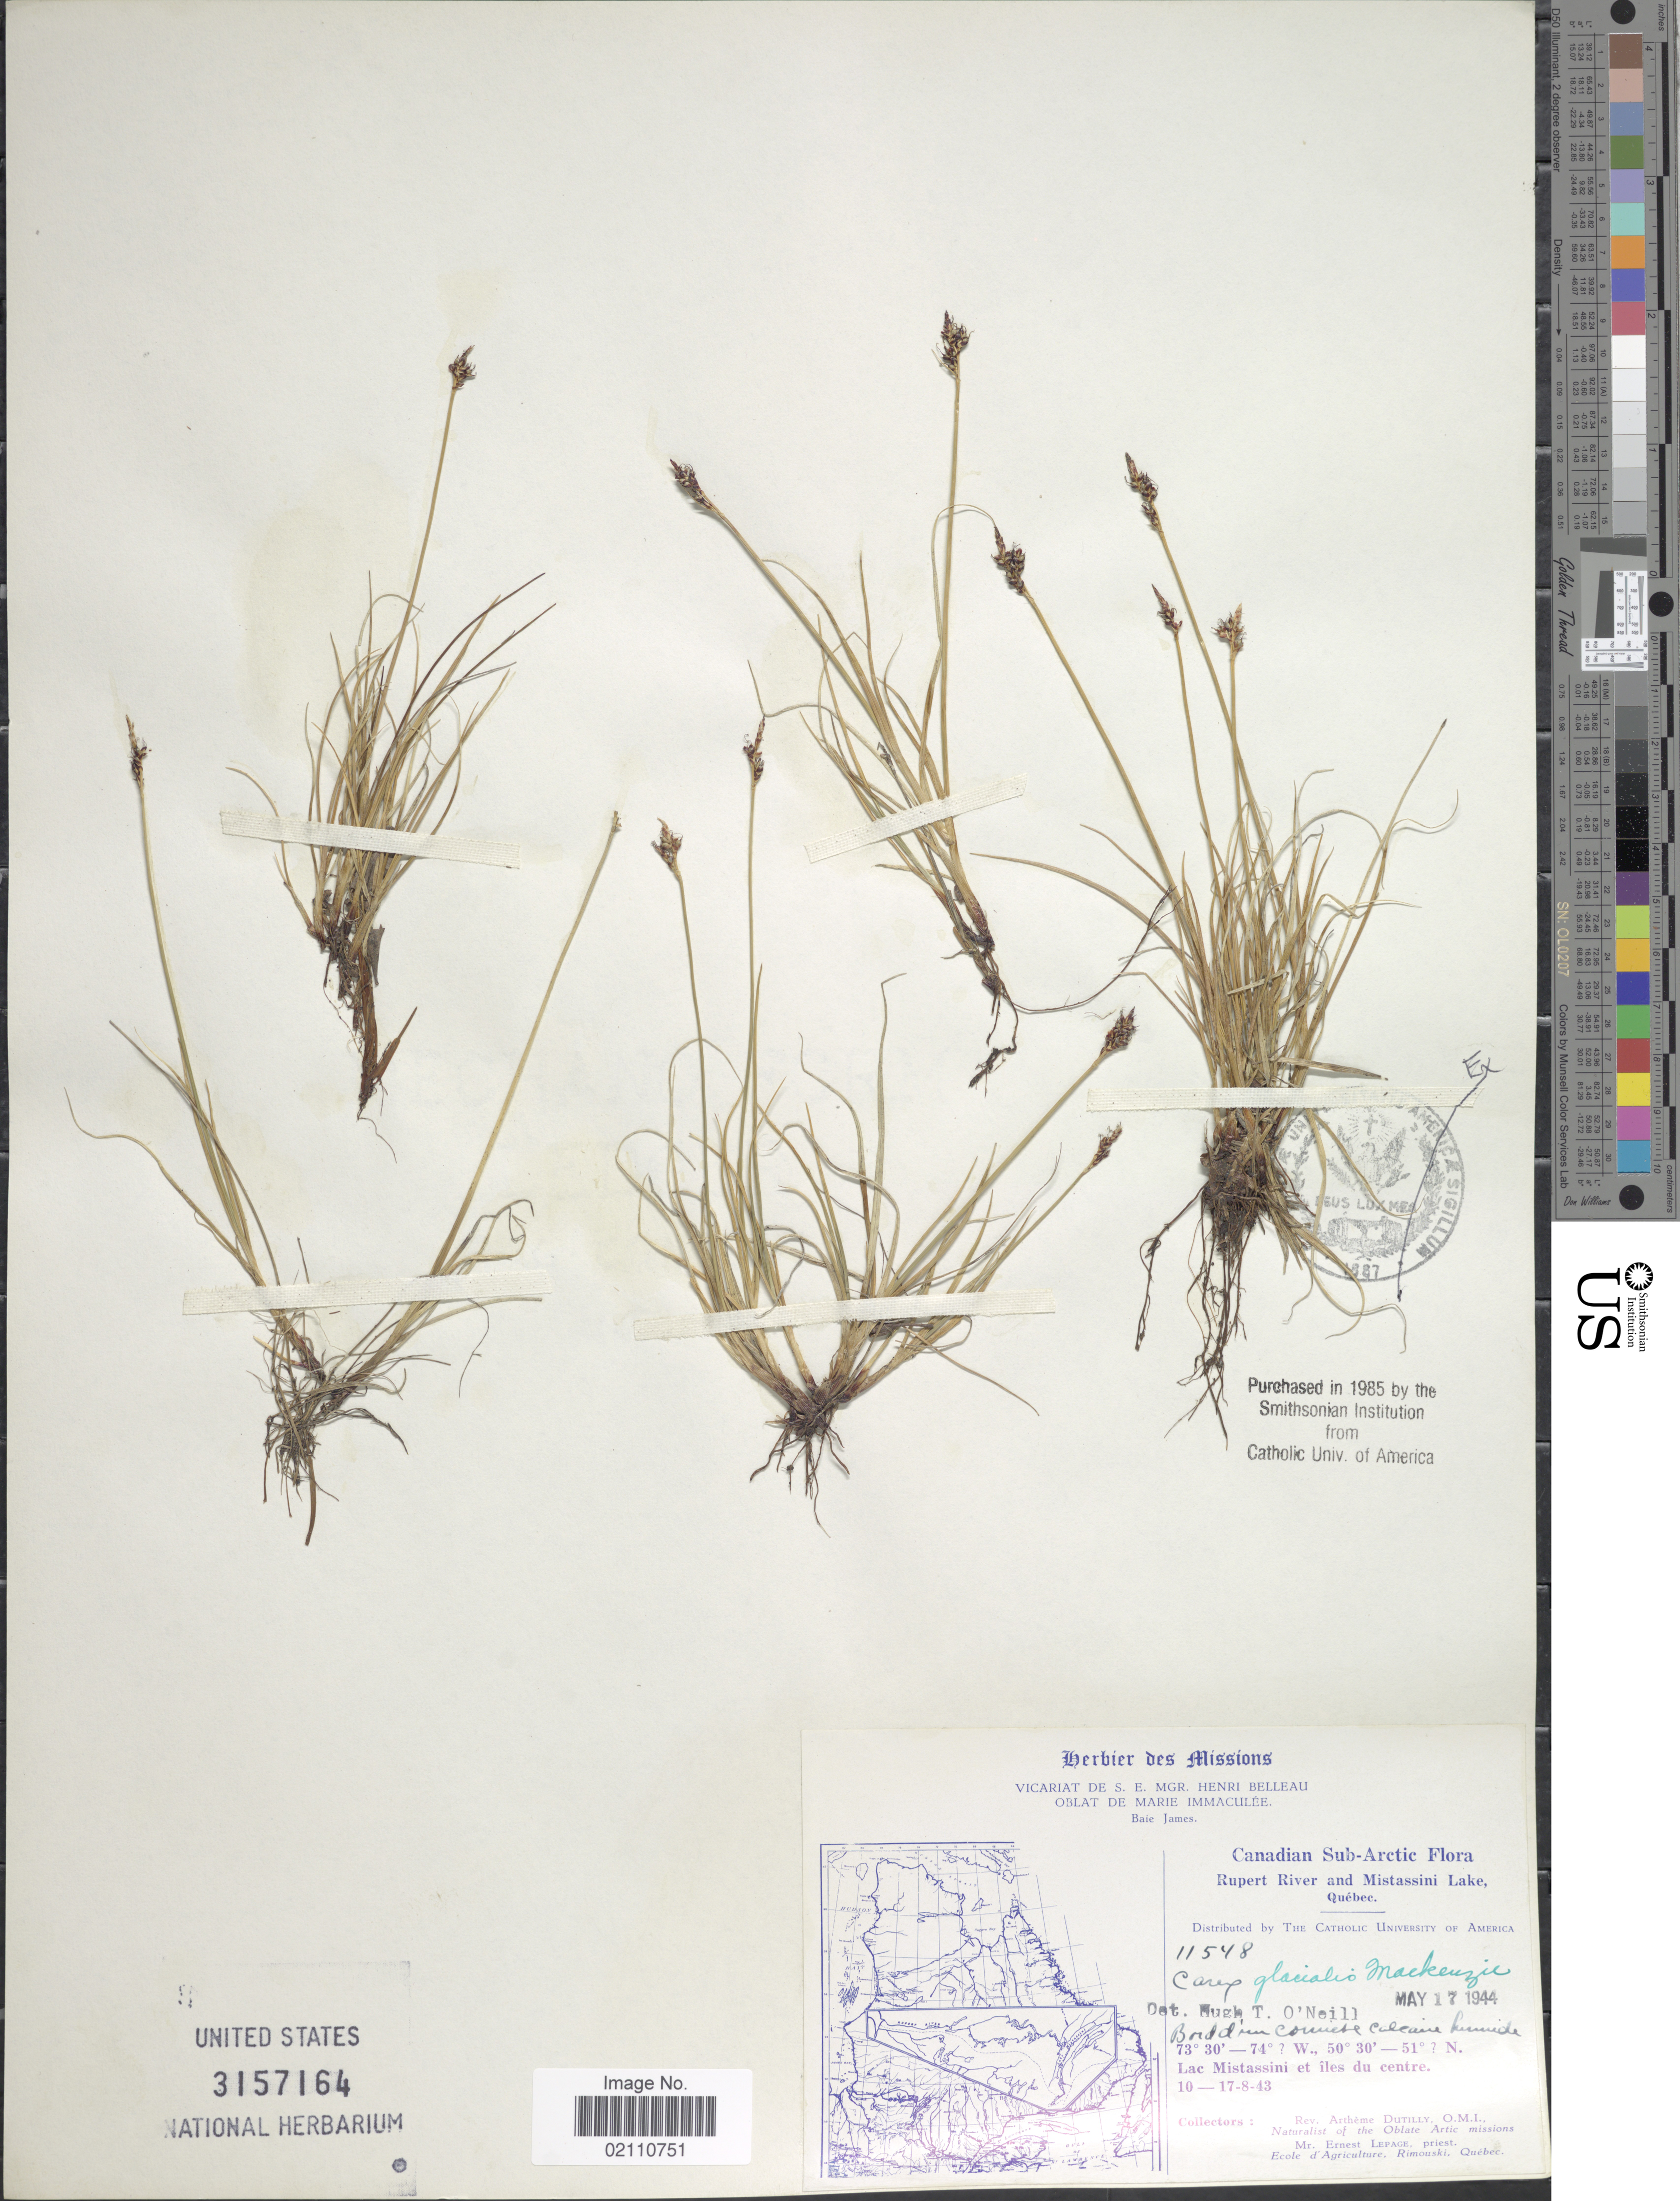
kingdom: Plantae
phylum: Tracheophyta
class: Liliopsida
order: Poales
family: Cyperaceae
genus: Carex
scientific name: Carex glacialis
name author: Mack.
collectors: A. Dutilly & E. Lepage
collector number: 11548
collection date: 1943-08-10/1943-08-17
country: Canada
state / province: Quebec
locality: Canadian Sub-Arctic, Rupert River and Mistassini Lake, Lac Mistassini et iles du centre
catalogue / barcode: US 3157164